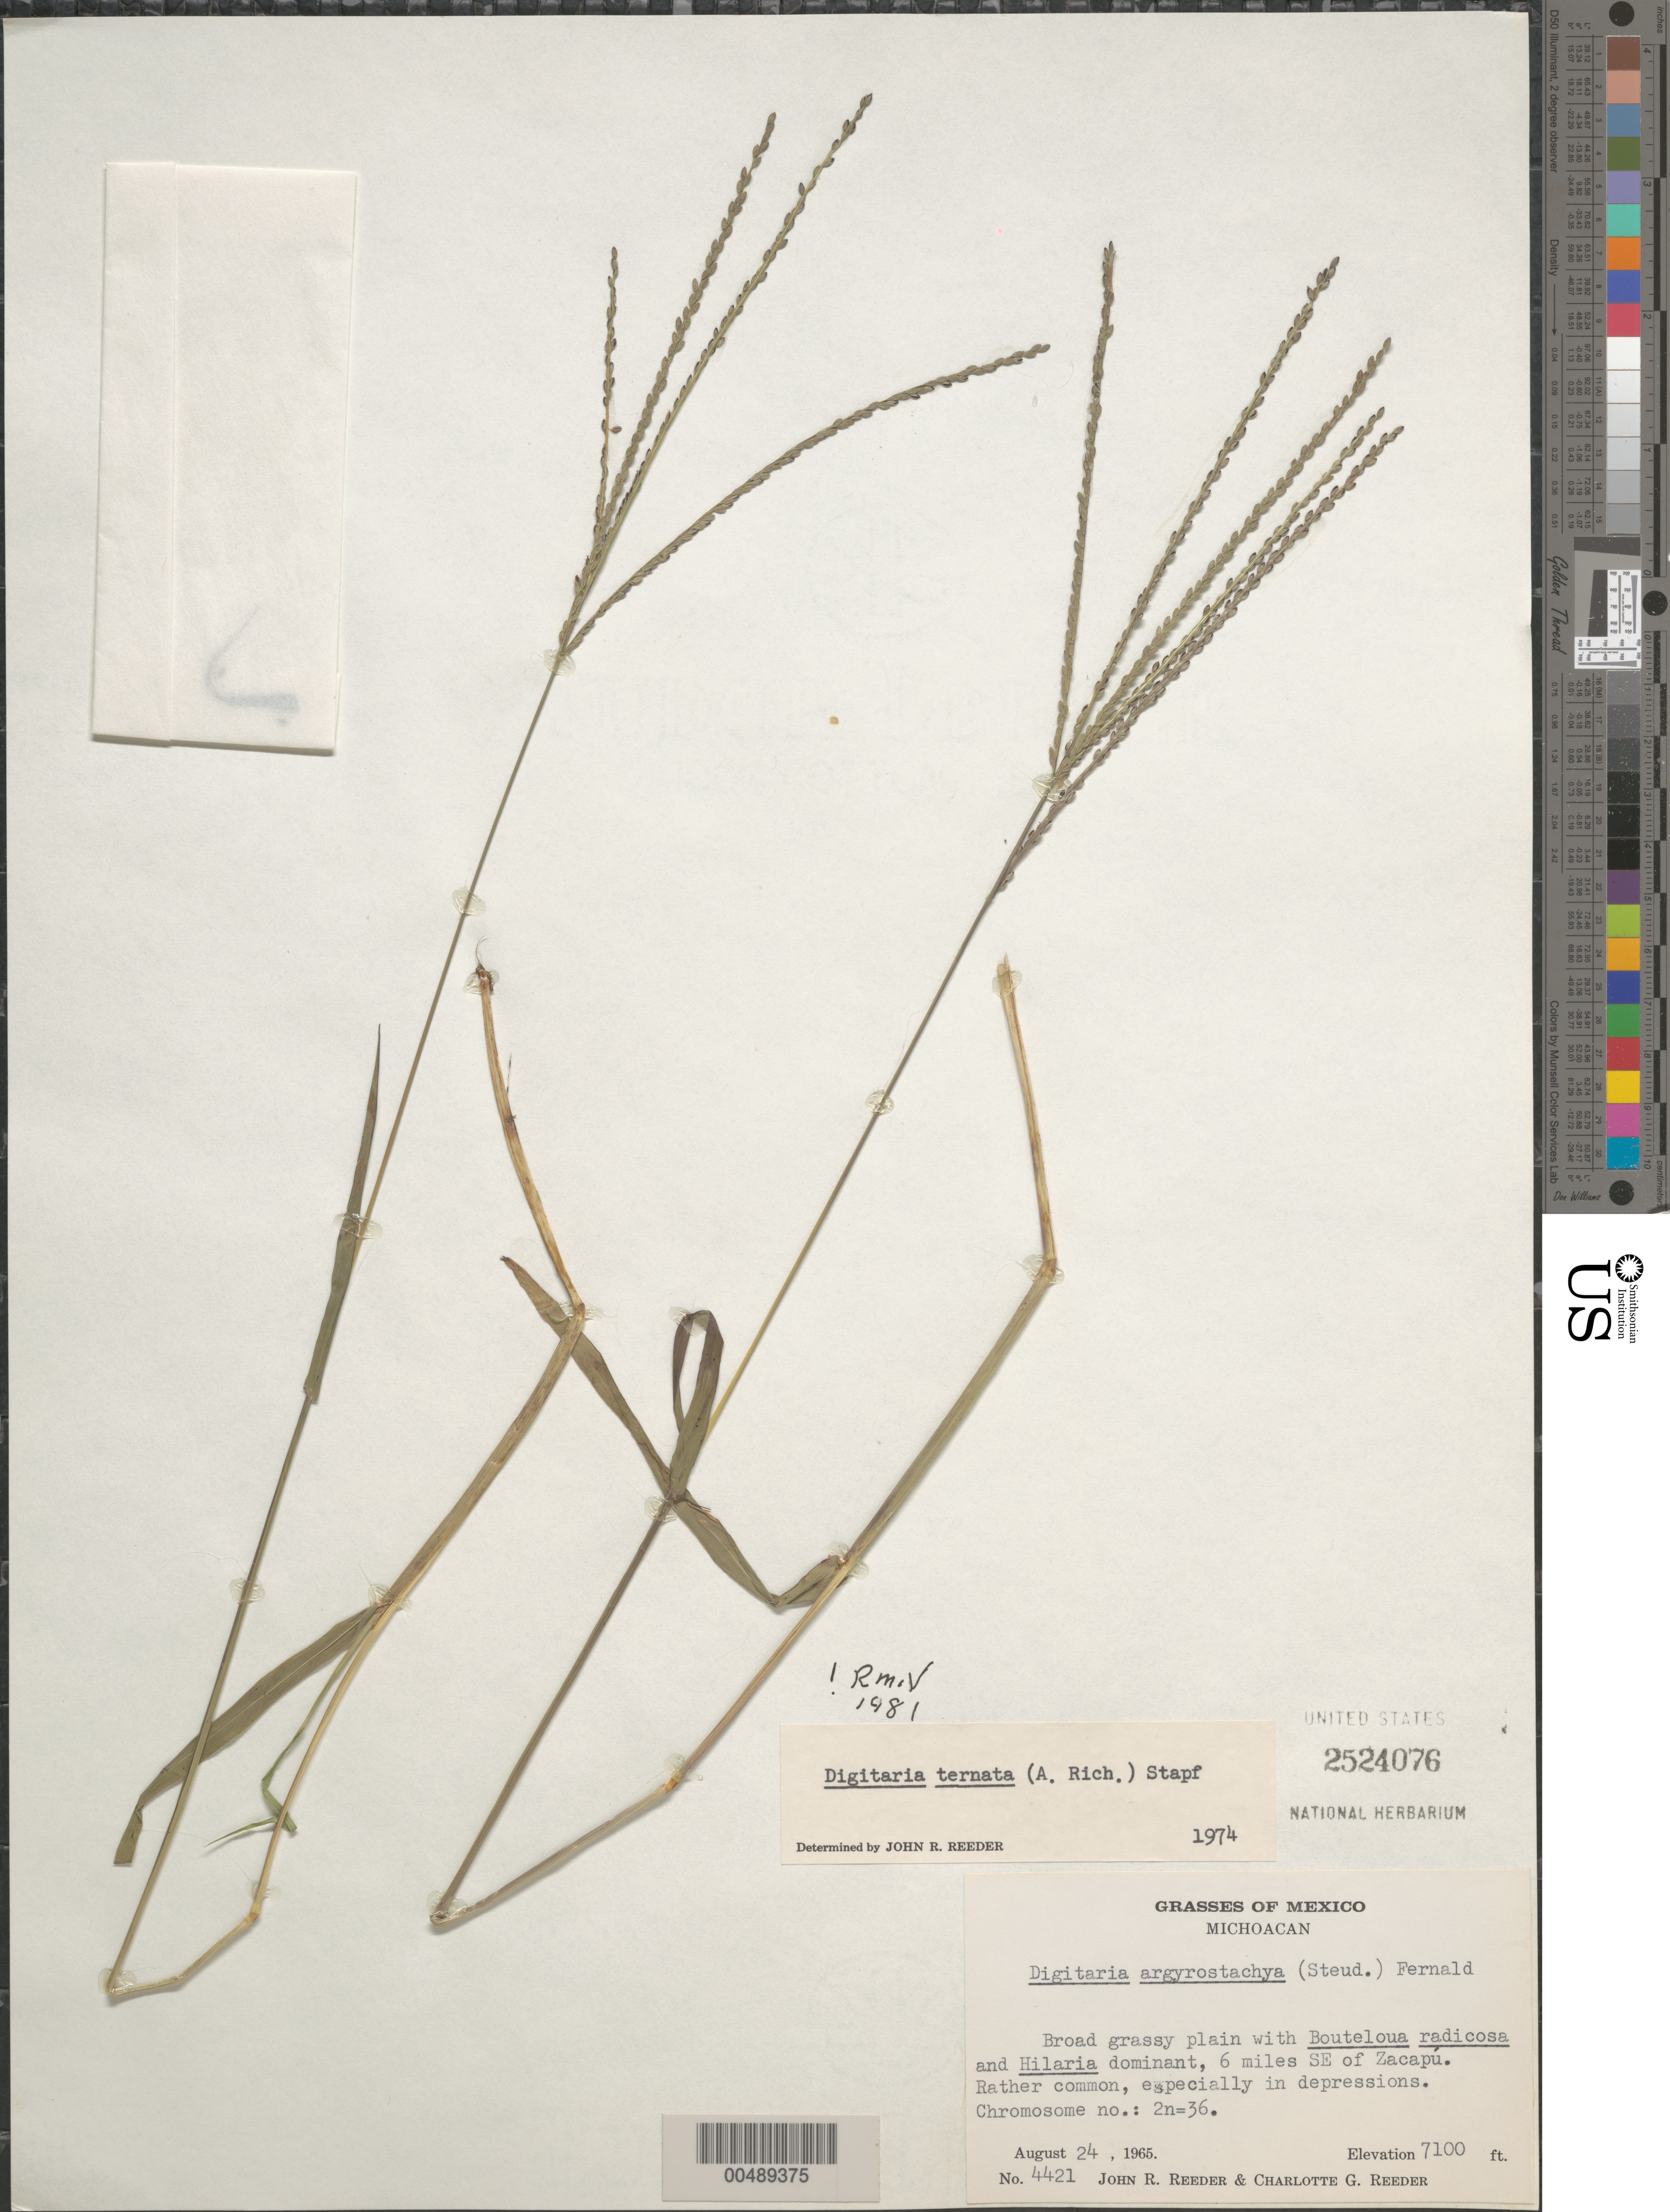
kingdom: Plantae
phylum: Tracheophyta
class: Liliopsida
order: Poales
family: Poaceae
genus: Digitaria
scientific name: Digitaria ternata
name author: (Hochr. ex A. Rich.) Stapf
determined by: McVaugh, R.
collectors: J. R. Reeder & C. G. Reeder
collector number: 4421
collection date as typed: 24 Aug 1965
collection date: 1965-08-24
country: Mexico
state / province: Michoacán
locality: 6 mi SE of Zacapú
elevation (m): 2164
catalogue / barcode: US 2524076